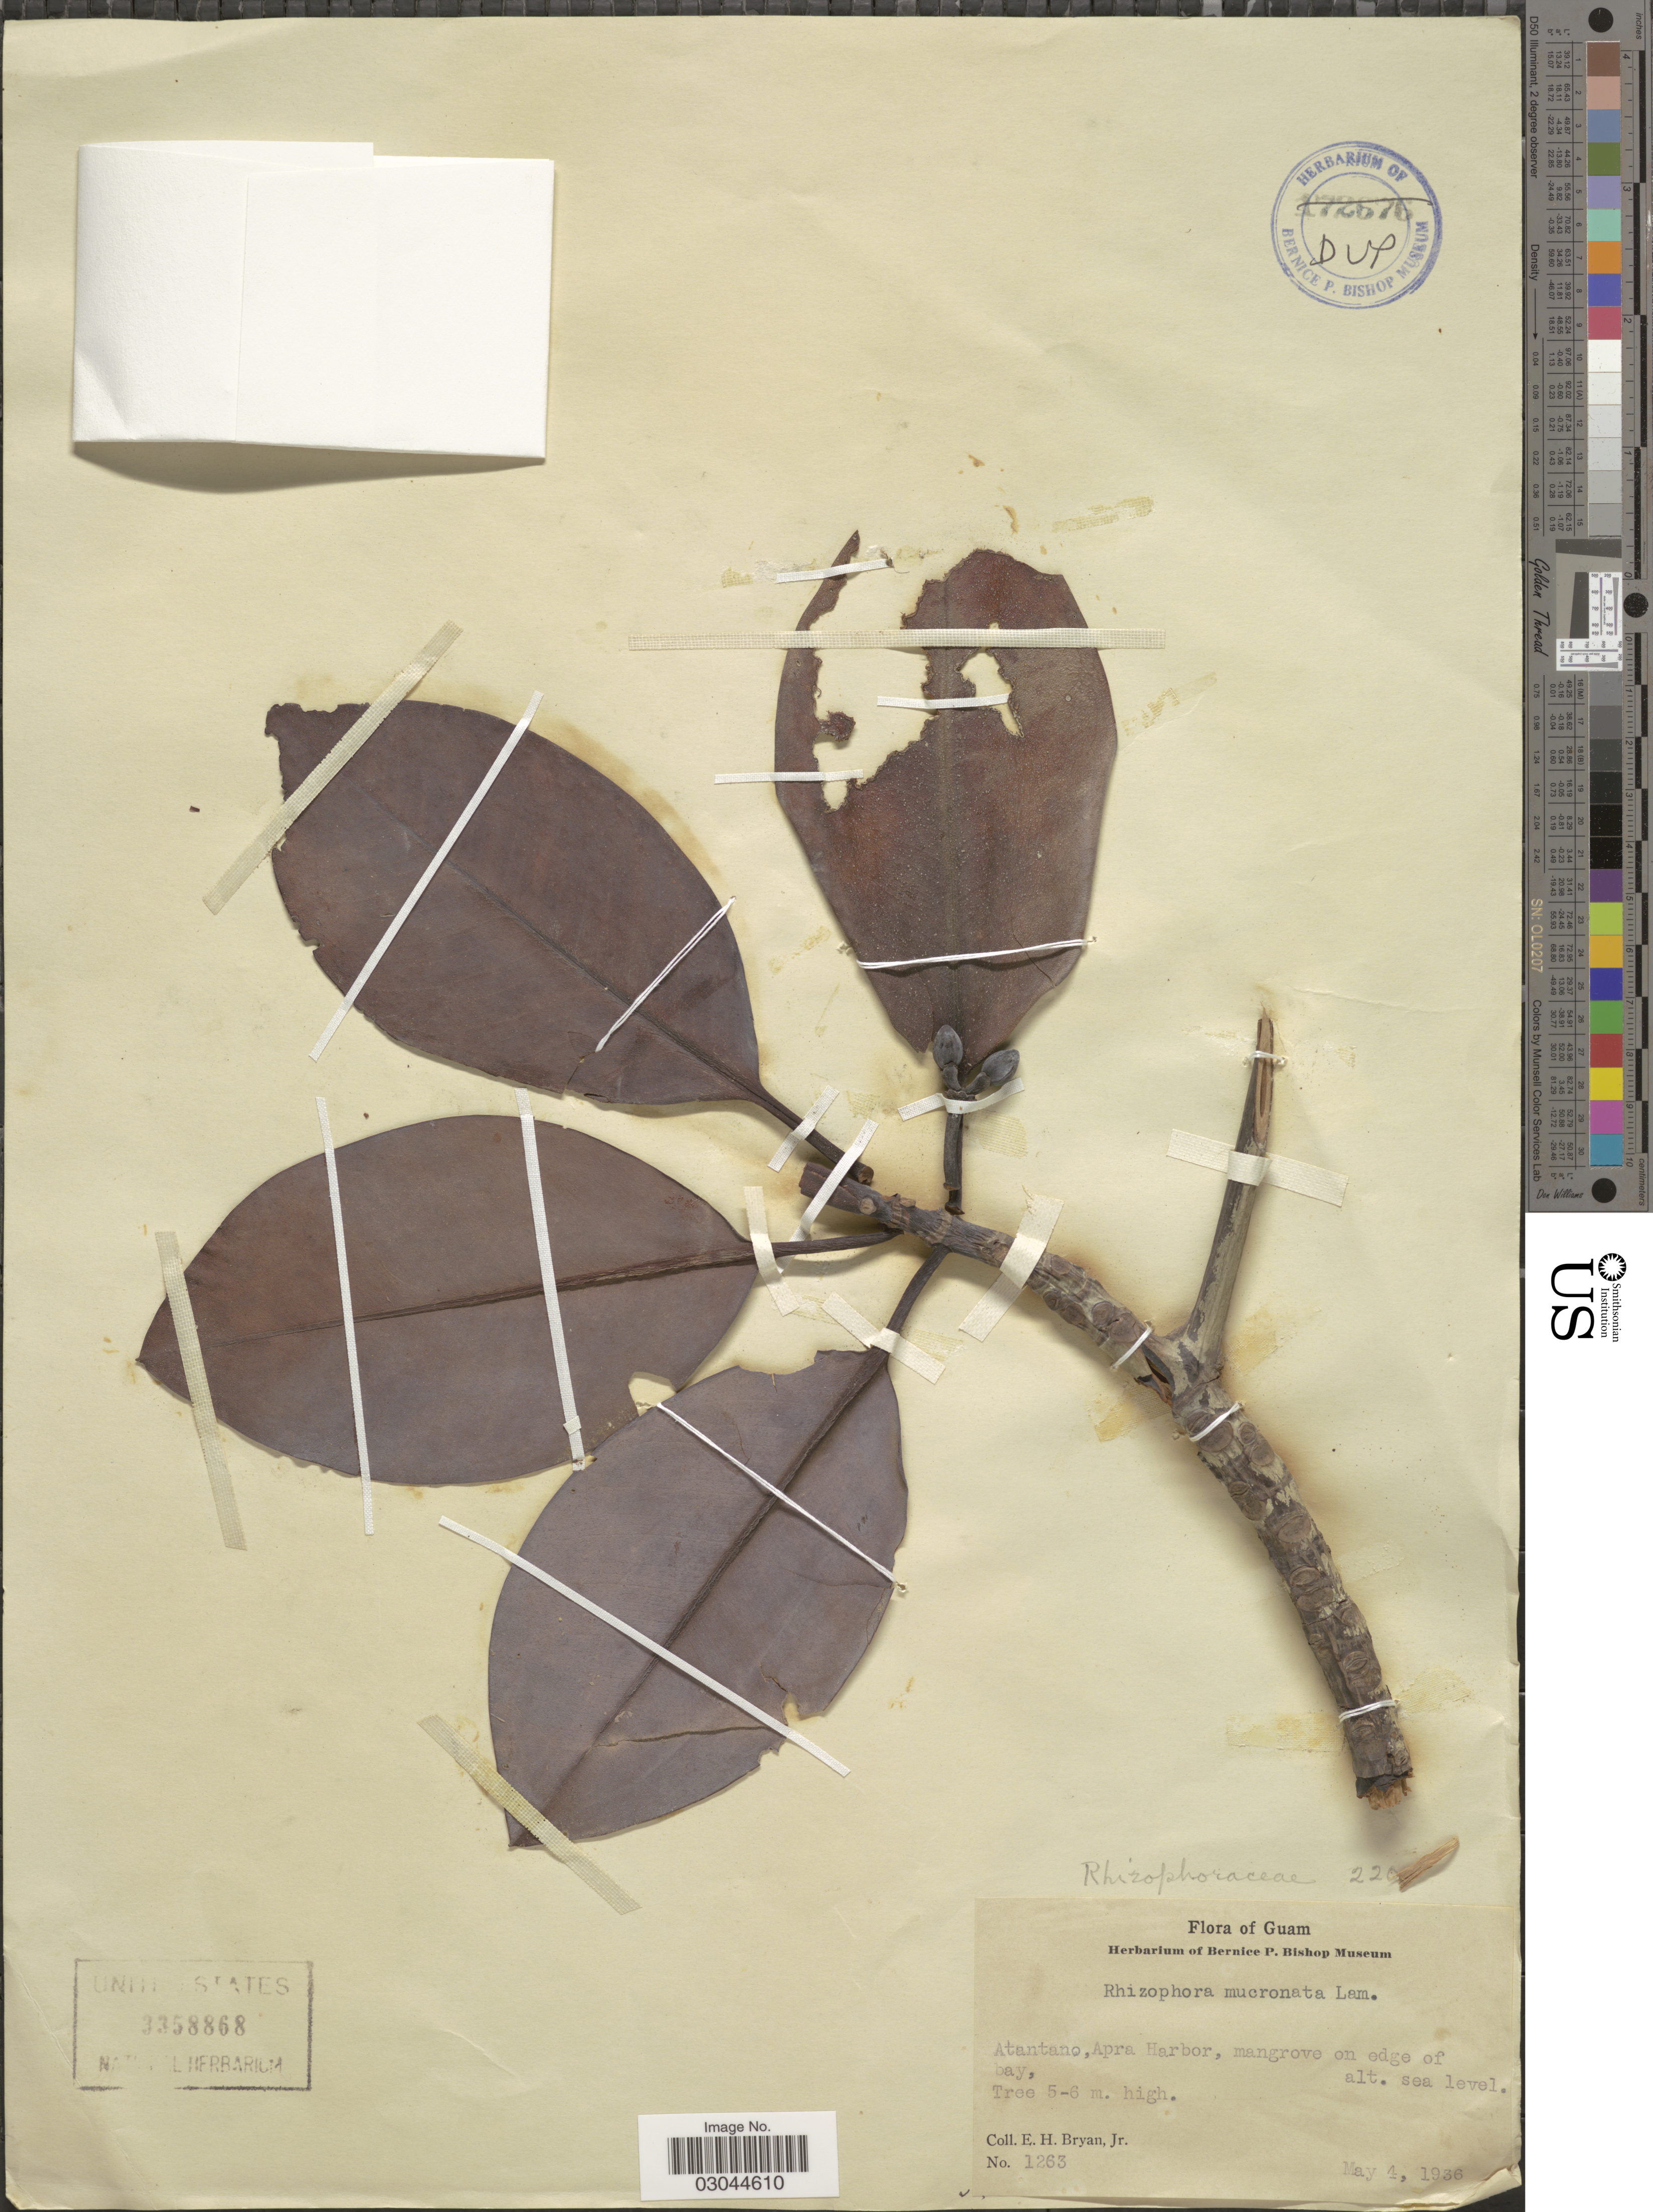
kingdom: Plantae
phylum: Tracheophyta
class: Magnoliopsida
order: Malpighiales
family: Rhizophoraceae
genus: Rhizophora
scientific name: Rhizophora mucronata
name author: Lam.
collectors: E. Bryan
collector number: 1263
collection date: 1936-05-04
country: Guam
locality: Atantano, Apra Harbor, mangrove on edge of bay.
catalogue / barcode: US 3358868